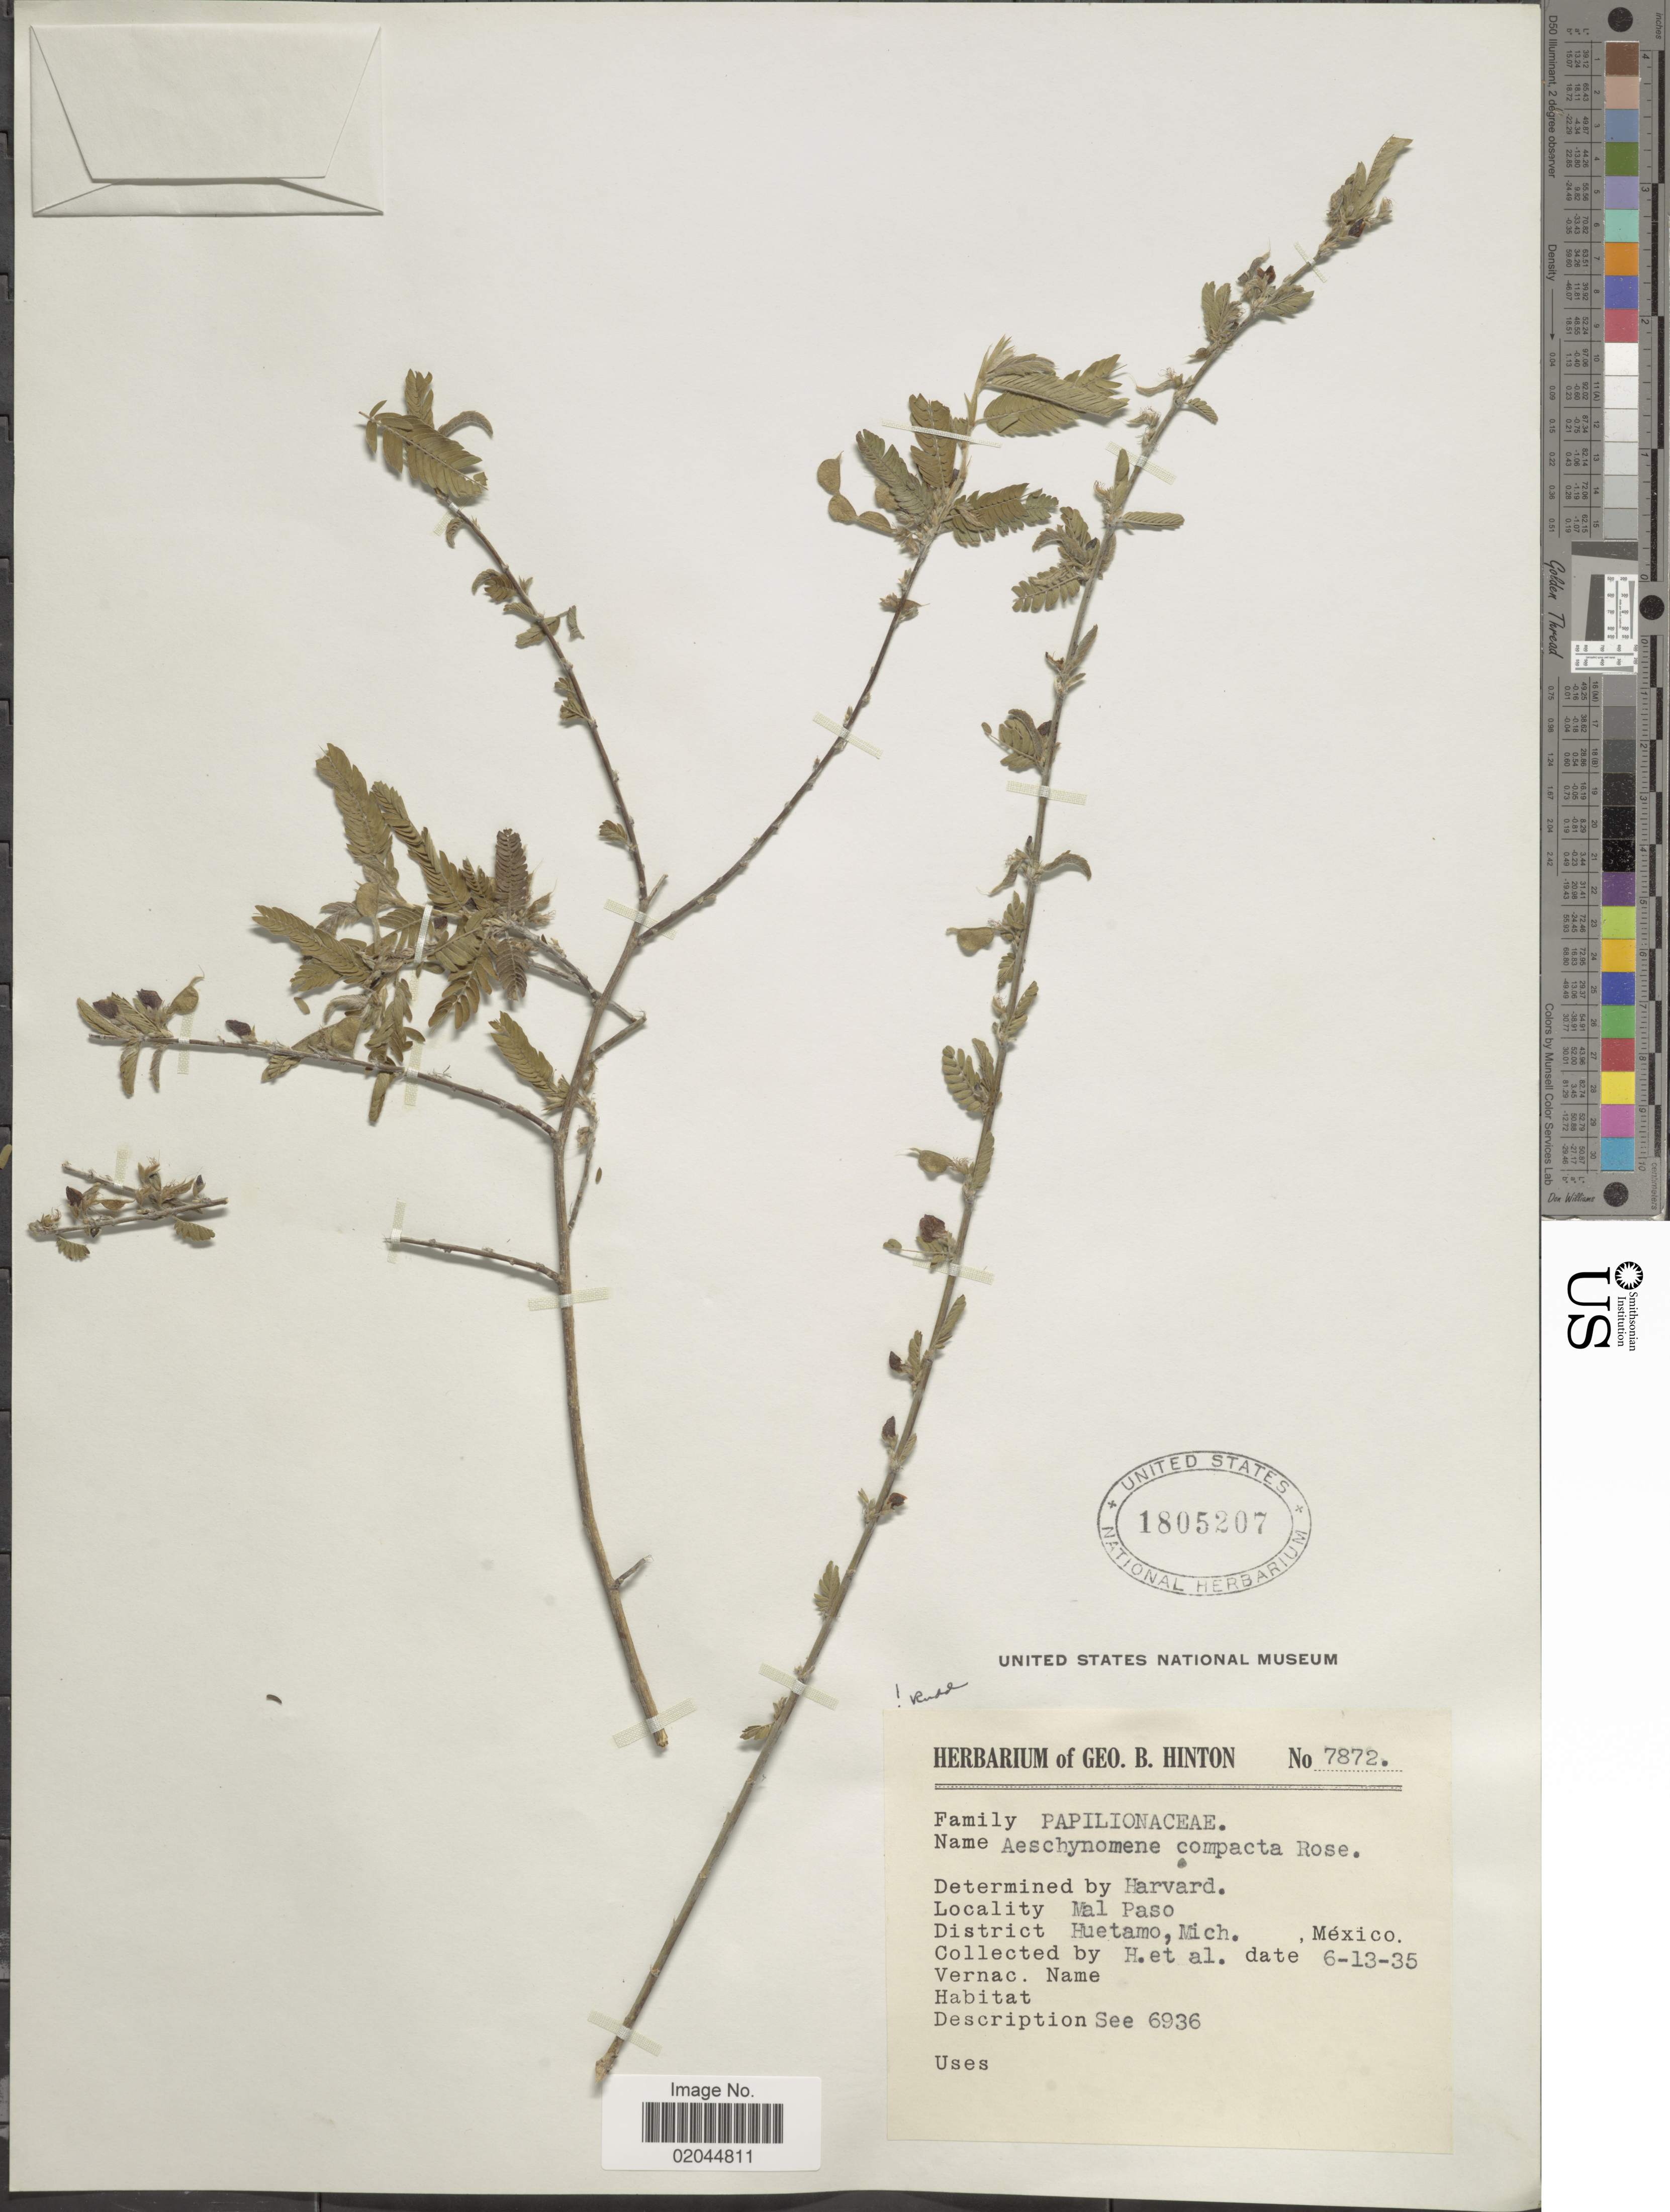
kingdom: Plantae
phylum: Tracheophyta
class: Magnoliopsida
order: Fabales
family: Fabaceae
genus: Aeschynomene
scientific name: Aeschynomene compacta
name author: Rose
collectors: G. B. Hinton & et al.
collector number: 7872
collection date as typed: Transcribed d/m/y: 13/6/35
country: Mexico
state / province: Michoacán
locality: Mal Paso, District Huetamo, Mich. Mexico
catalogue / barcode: US 1805207